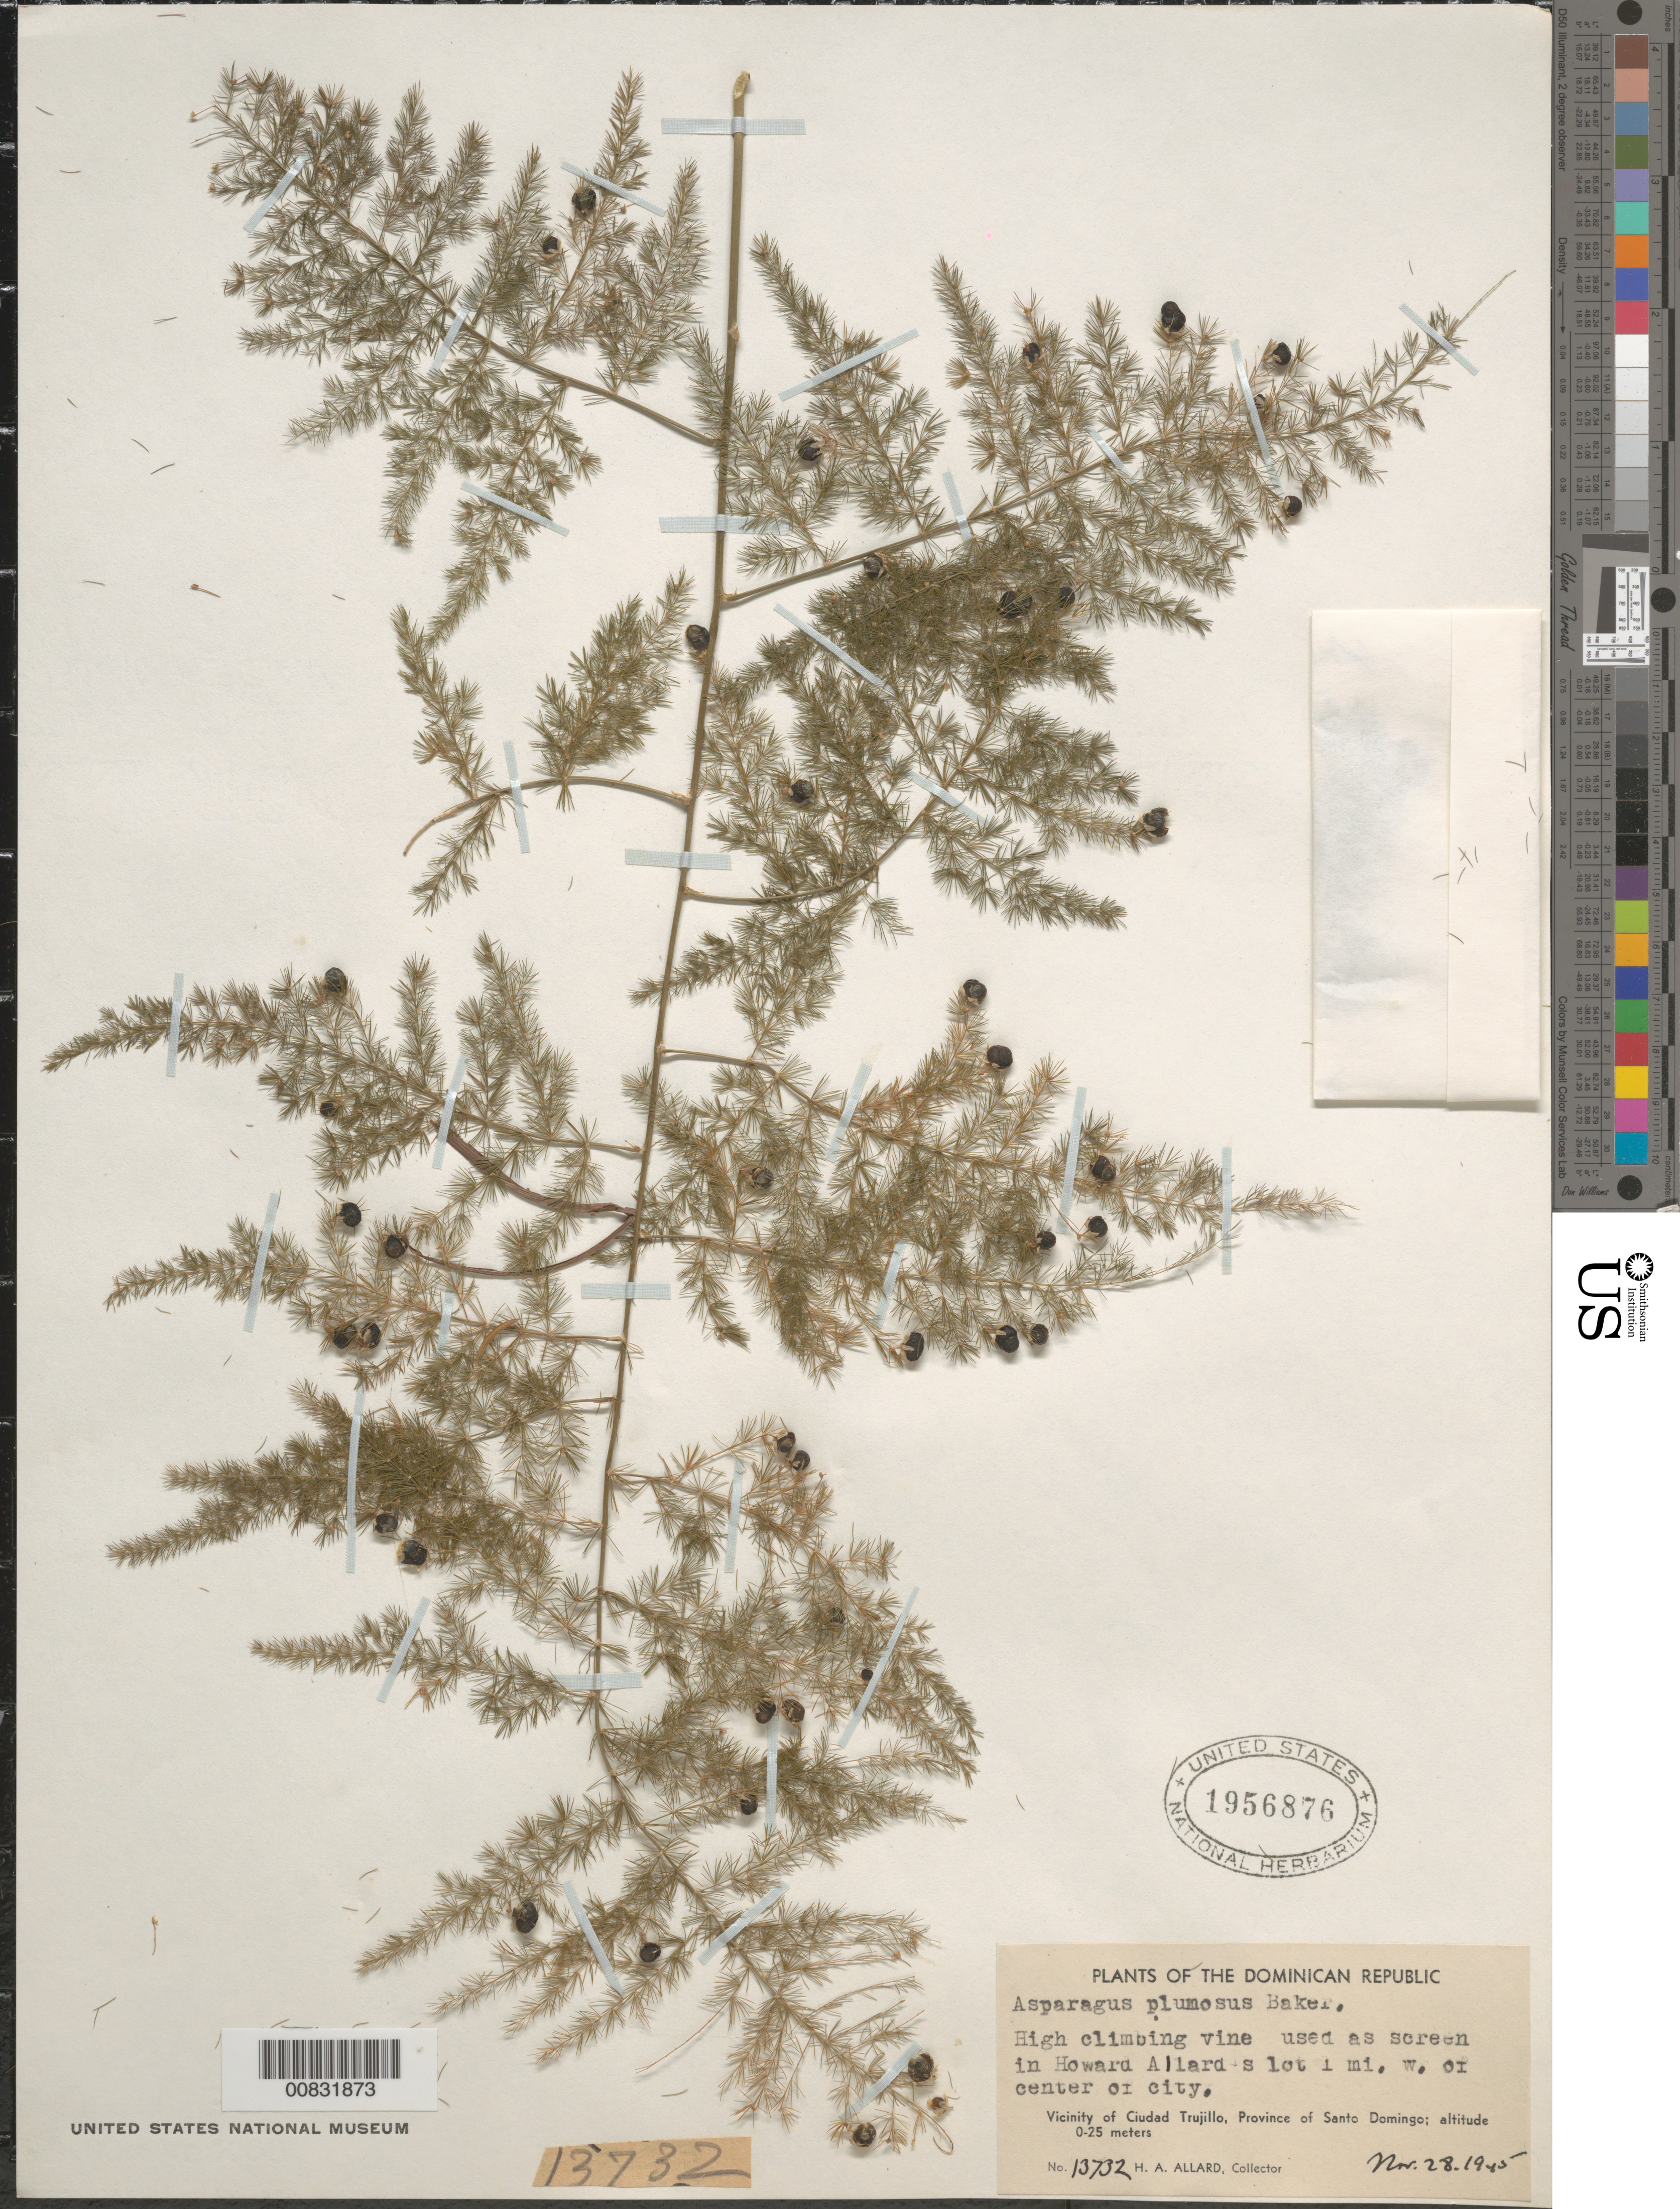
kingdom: Plantae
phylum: Tracheophyta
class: Liliopsida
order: Asparagales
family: Asparagaceae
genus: Asparagus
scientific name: Asparagus plumosus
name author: Baker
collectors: H. A. Allard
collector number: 13732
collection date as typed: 28 Nov 1945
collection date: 1945-11-28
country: Dominican Republic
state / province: Distrito Nacional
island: Hispaniola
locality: Vicinity of Ciudad Trujillo in Howard Allard's lot 1 mi. W of center of city.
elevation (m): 0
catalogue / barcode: US 1956876